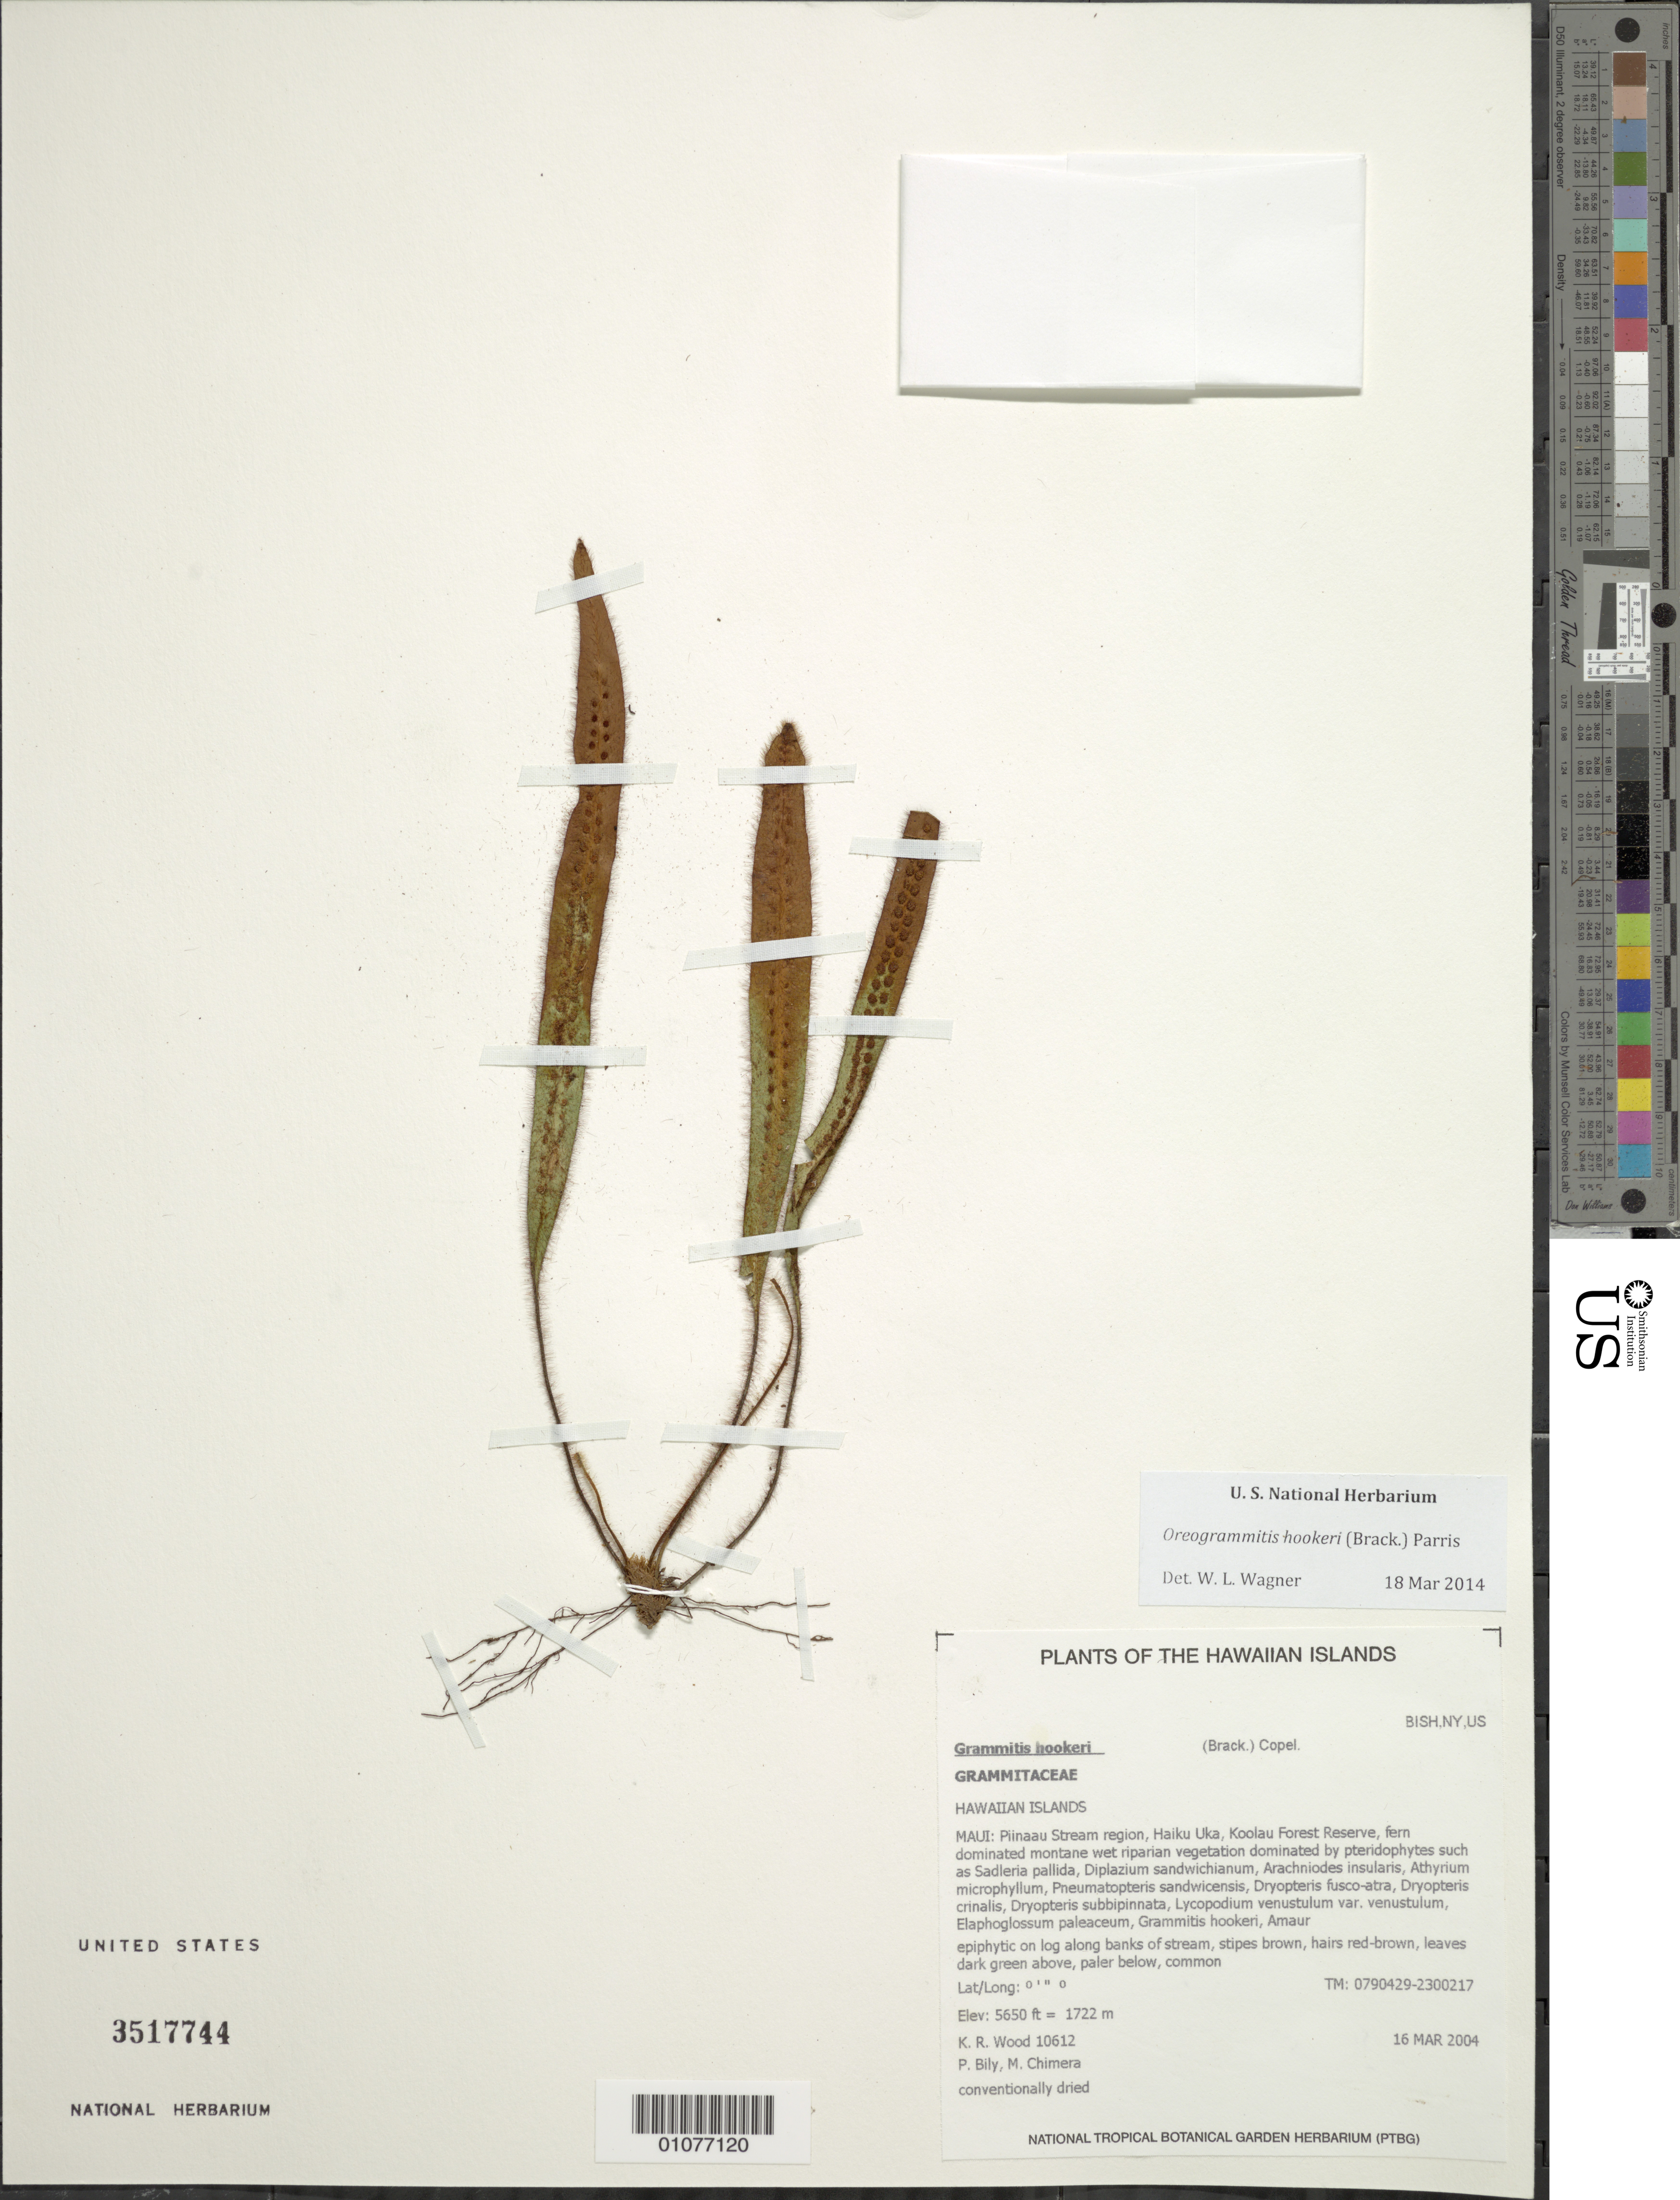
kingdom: Plantae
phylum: Tracheophyta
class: Polypodiopsida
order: Polypodiales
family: Polypodiaceae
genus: Oreogrammitis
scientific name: Oreogrammitis hookeri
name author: (Brack.) Parris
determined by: Wagner, W. L., (BOT), Smithsonian Institution - National Museum of Natural History (UNITED STATES)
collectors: K. R. Wood, P. Bily & M. Chimera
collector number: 10612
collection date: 2004-03-16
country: United States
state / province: Hawaii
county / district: Maui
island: Maui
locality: Piinaau Stream region, Haiku Uka, Koolau Forest Reserve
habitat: Fern dominated montane wet riparian vegetation dominated by pteridophytes.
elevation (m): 1722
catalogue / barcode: US 3517744